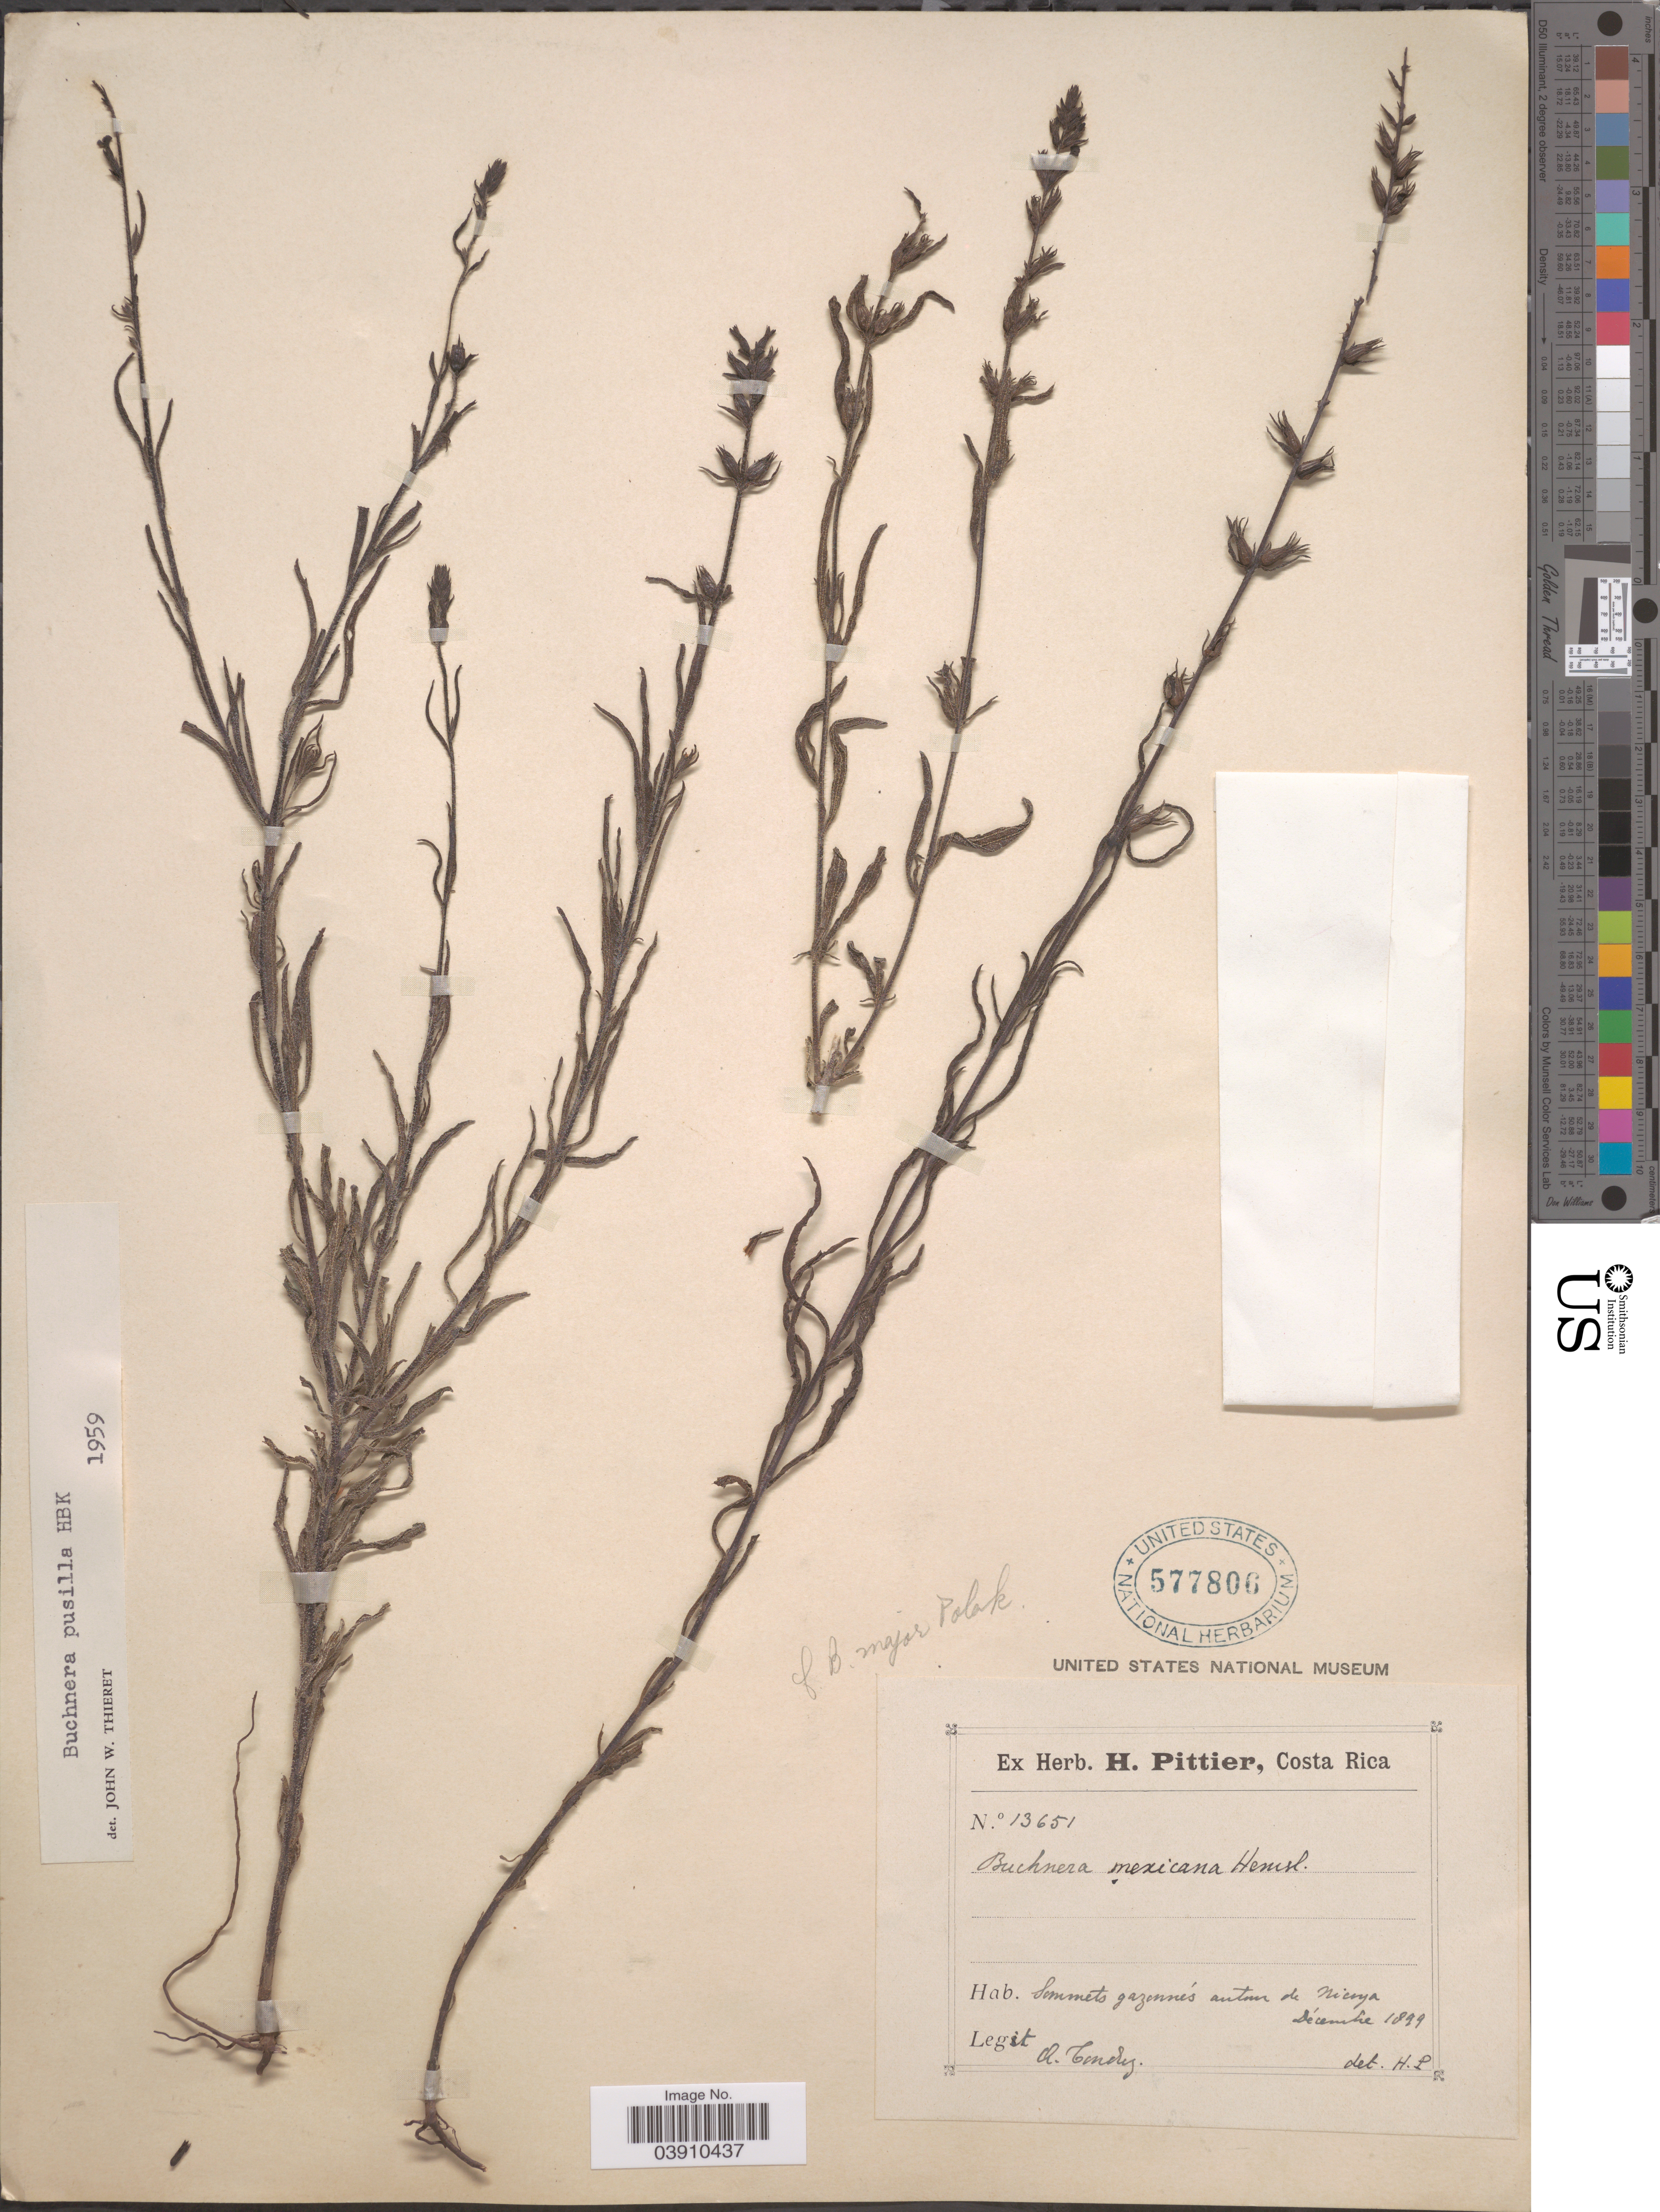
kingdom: Plantae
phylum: Tracheophyta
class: Magnoliopsida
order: Lamiales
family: Orobanchaceae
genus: Buchnera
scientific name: Buchnera pusilla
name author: Kunth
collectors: A. Tonduz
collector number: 13651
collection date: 1899-12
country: Costa Rica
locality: Sommets garzonnés anton de Nicoya.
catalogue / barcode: US 577806